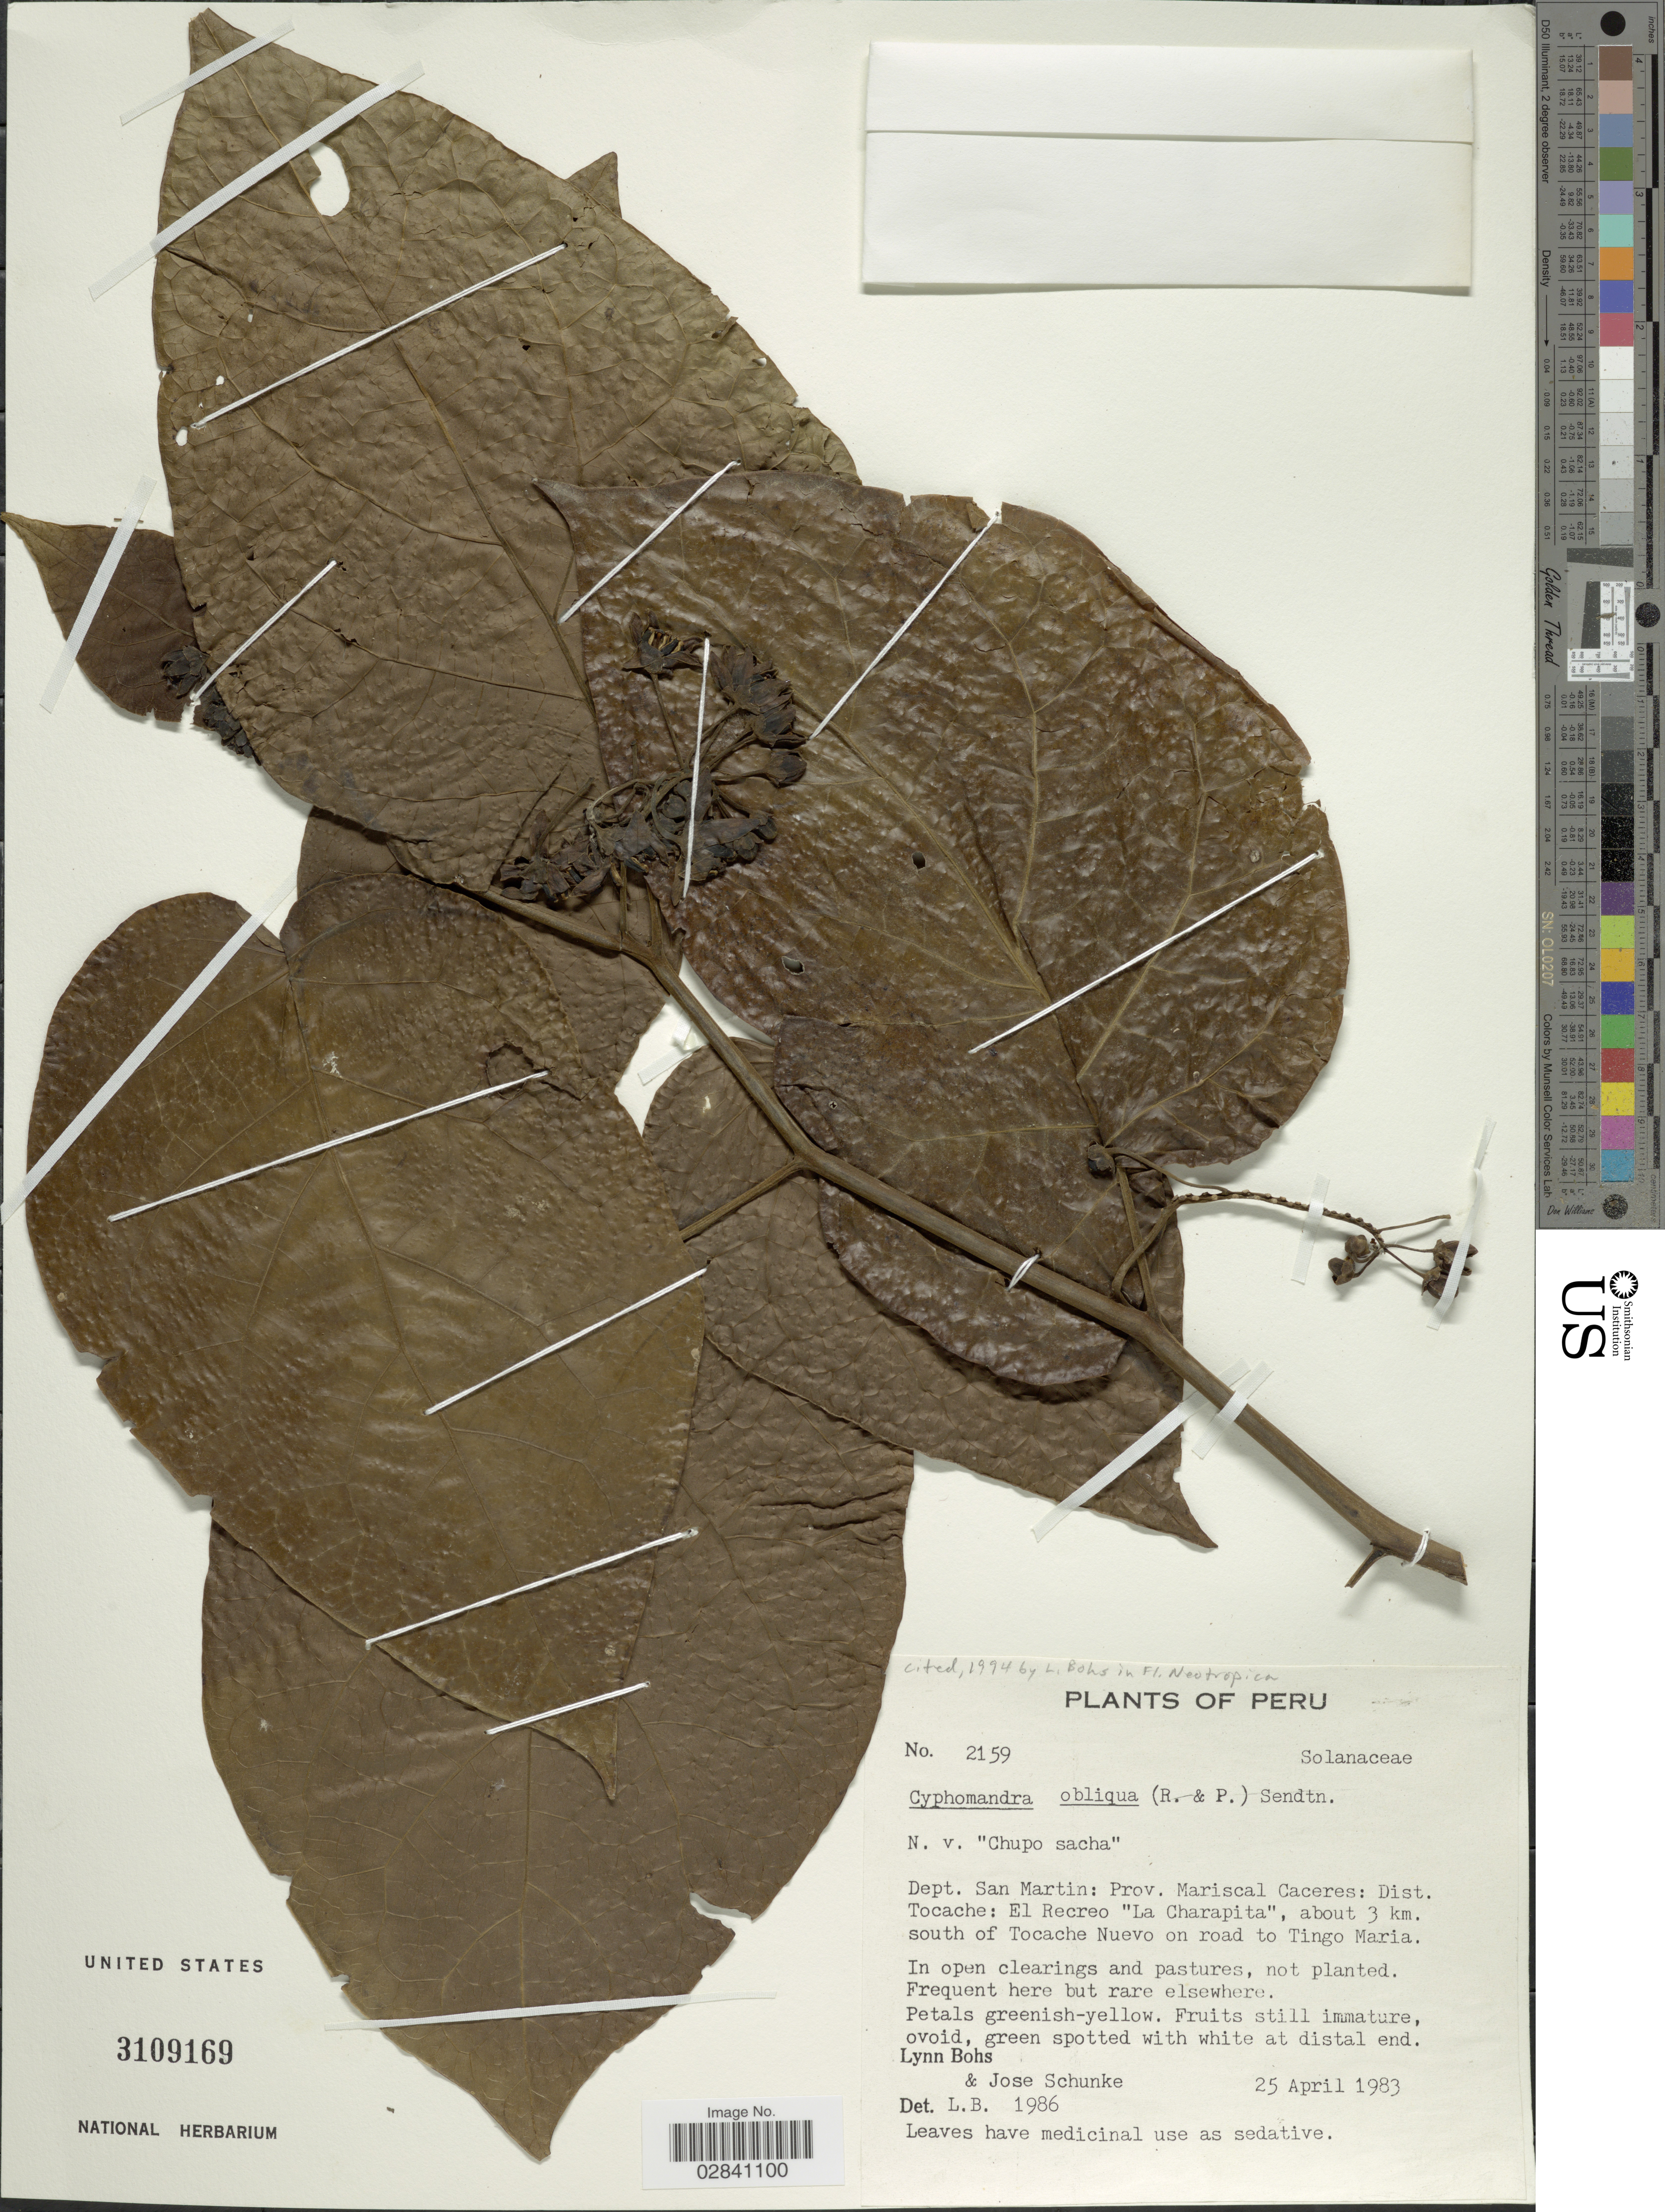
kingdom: Plantae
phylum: Tracheophyta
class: Magnoliopsida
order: Solanales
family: Solanaceae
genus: Cyphomandra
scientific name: Cyphomandra obliqua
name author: (Ruiz & Pav.) Sendtn.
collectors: L. A. Bohs & J. M. Schunke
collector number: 2159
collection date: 1983-04-25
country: Peru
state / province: San Martín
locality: Dept. San Martin: Prov. Mariscal Caceres: Dist. Tocache: El Recreo "La Charapita", about 3 km. south of Tocache Nuevo on road to Tingo Maria.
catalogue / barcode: US 3109169